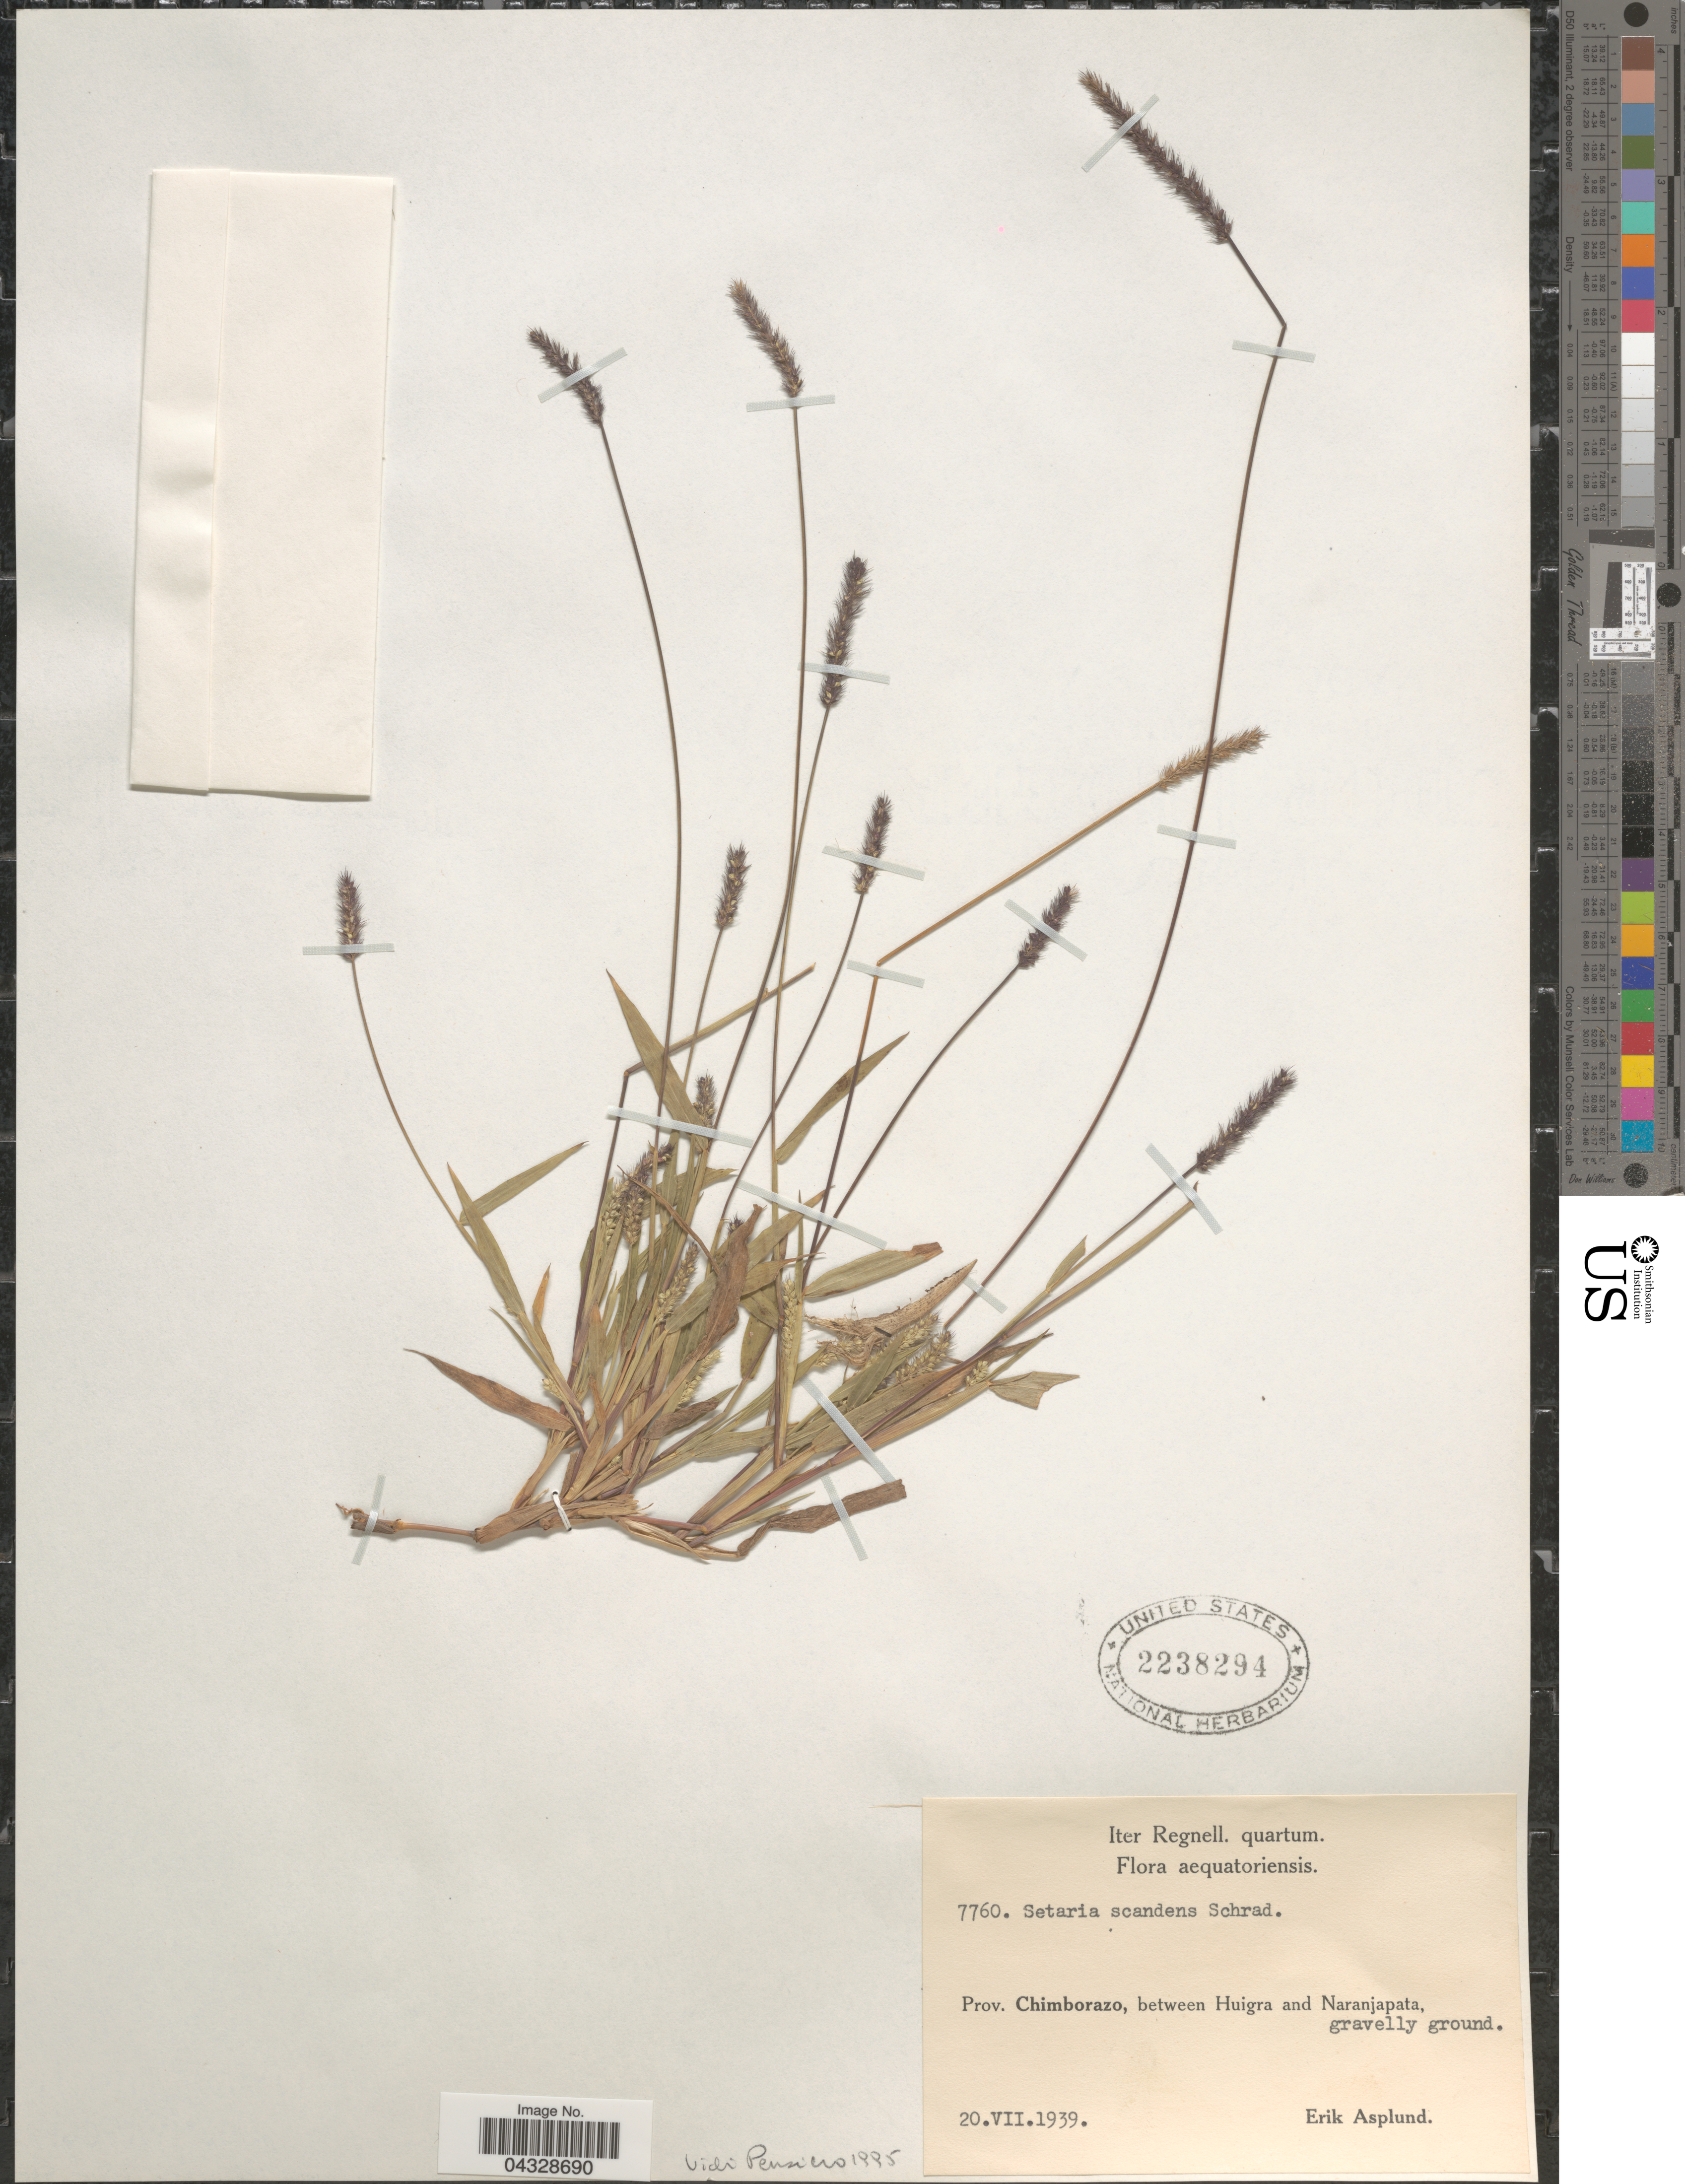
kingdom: Plantae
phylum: Tracheophyta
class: Liliopsida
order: Poales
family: Poaceae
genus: Setaria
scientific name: Setaria scandens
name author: Schrad. ex Schult.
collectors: E. Asplund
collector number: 7760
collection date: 1939-07-20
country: Ecuador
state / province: Chimborazo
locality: Iter Regnell. quartum. Between Huigra and Naranjapata.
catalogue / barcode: US 2238294